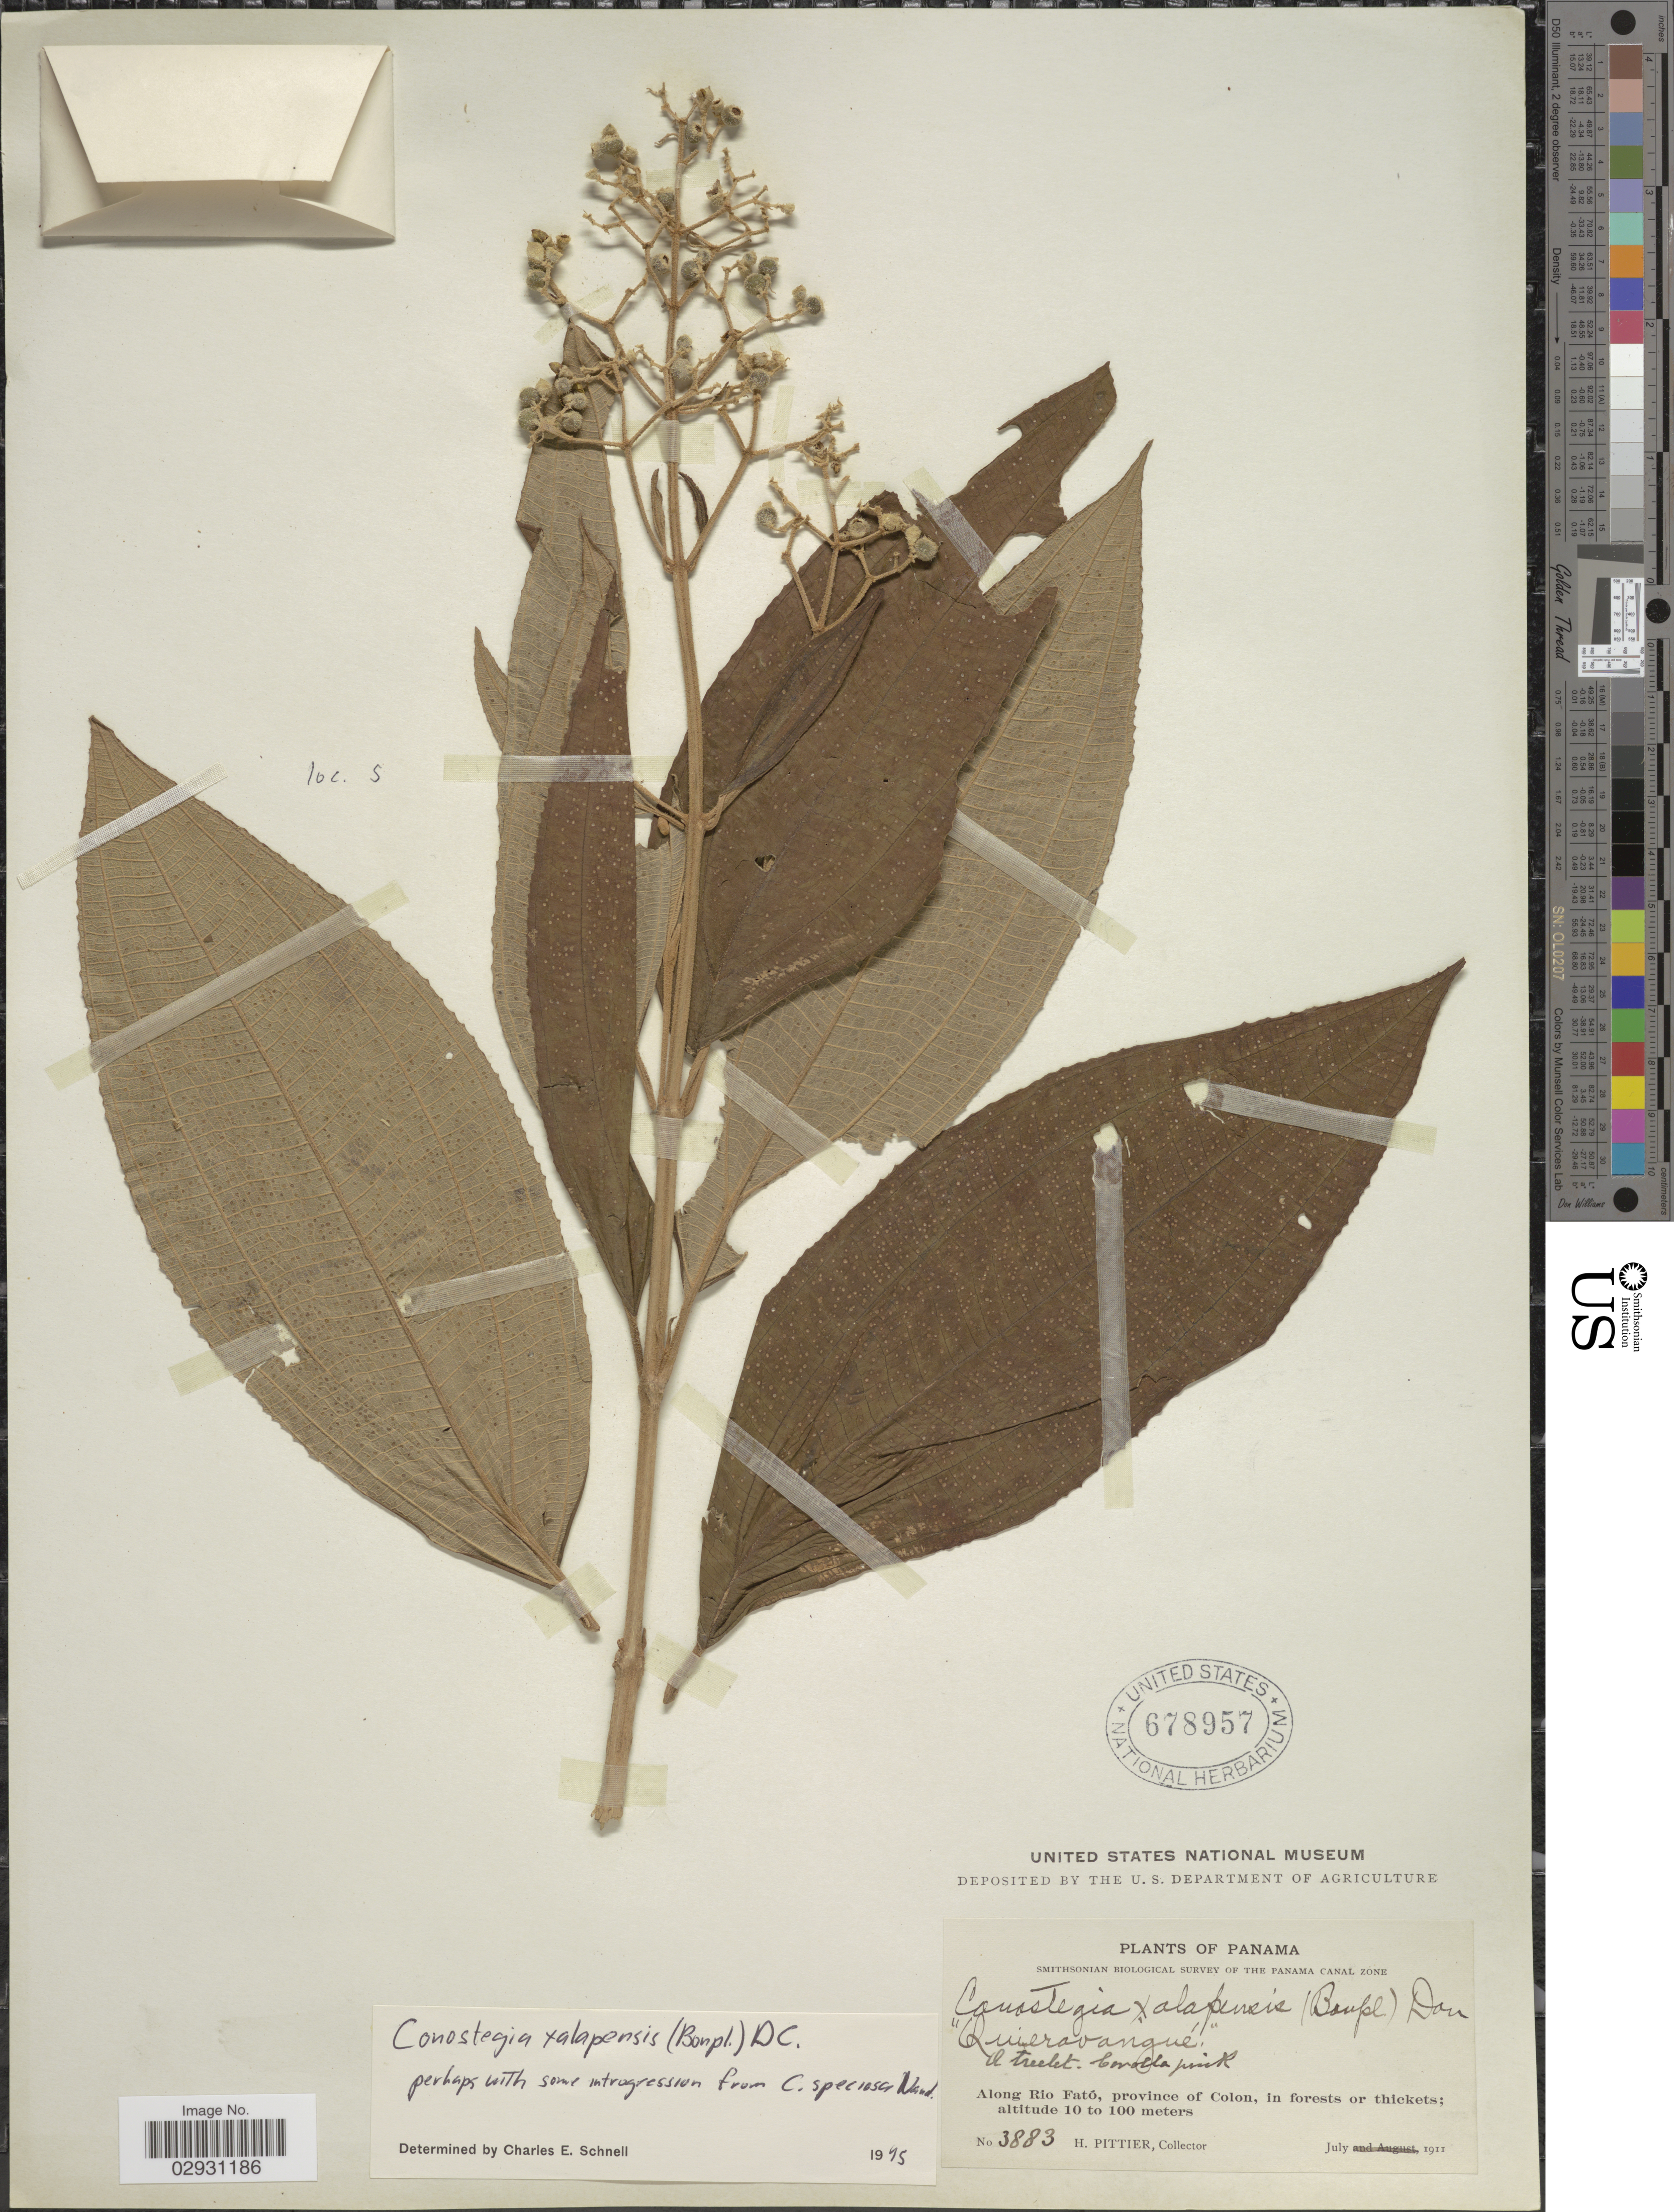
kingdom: Plantae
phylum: Tracheophyta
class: Magnoliopsida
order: Myrtales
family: Melastomataceae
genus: Conostegia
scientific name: Conostegia quadrangularis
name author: Schltdl. ex Steud.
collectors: H. F. Pittier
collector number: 3883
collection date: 1911-07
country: Panama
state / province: Colón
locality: Along Rio Fató.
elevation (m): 10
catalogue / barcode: US 678957